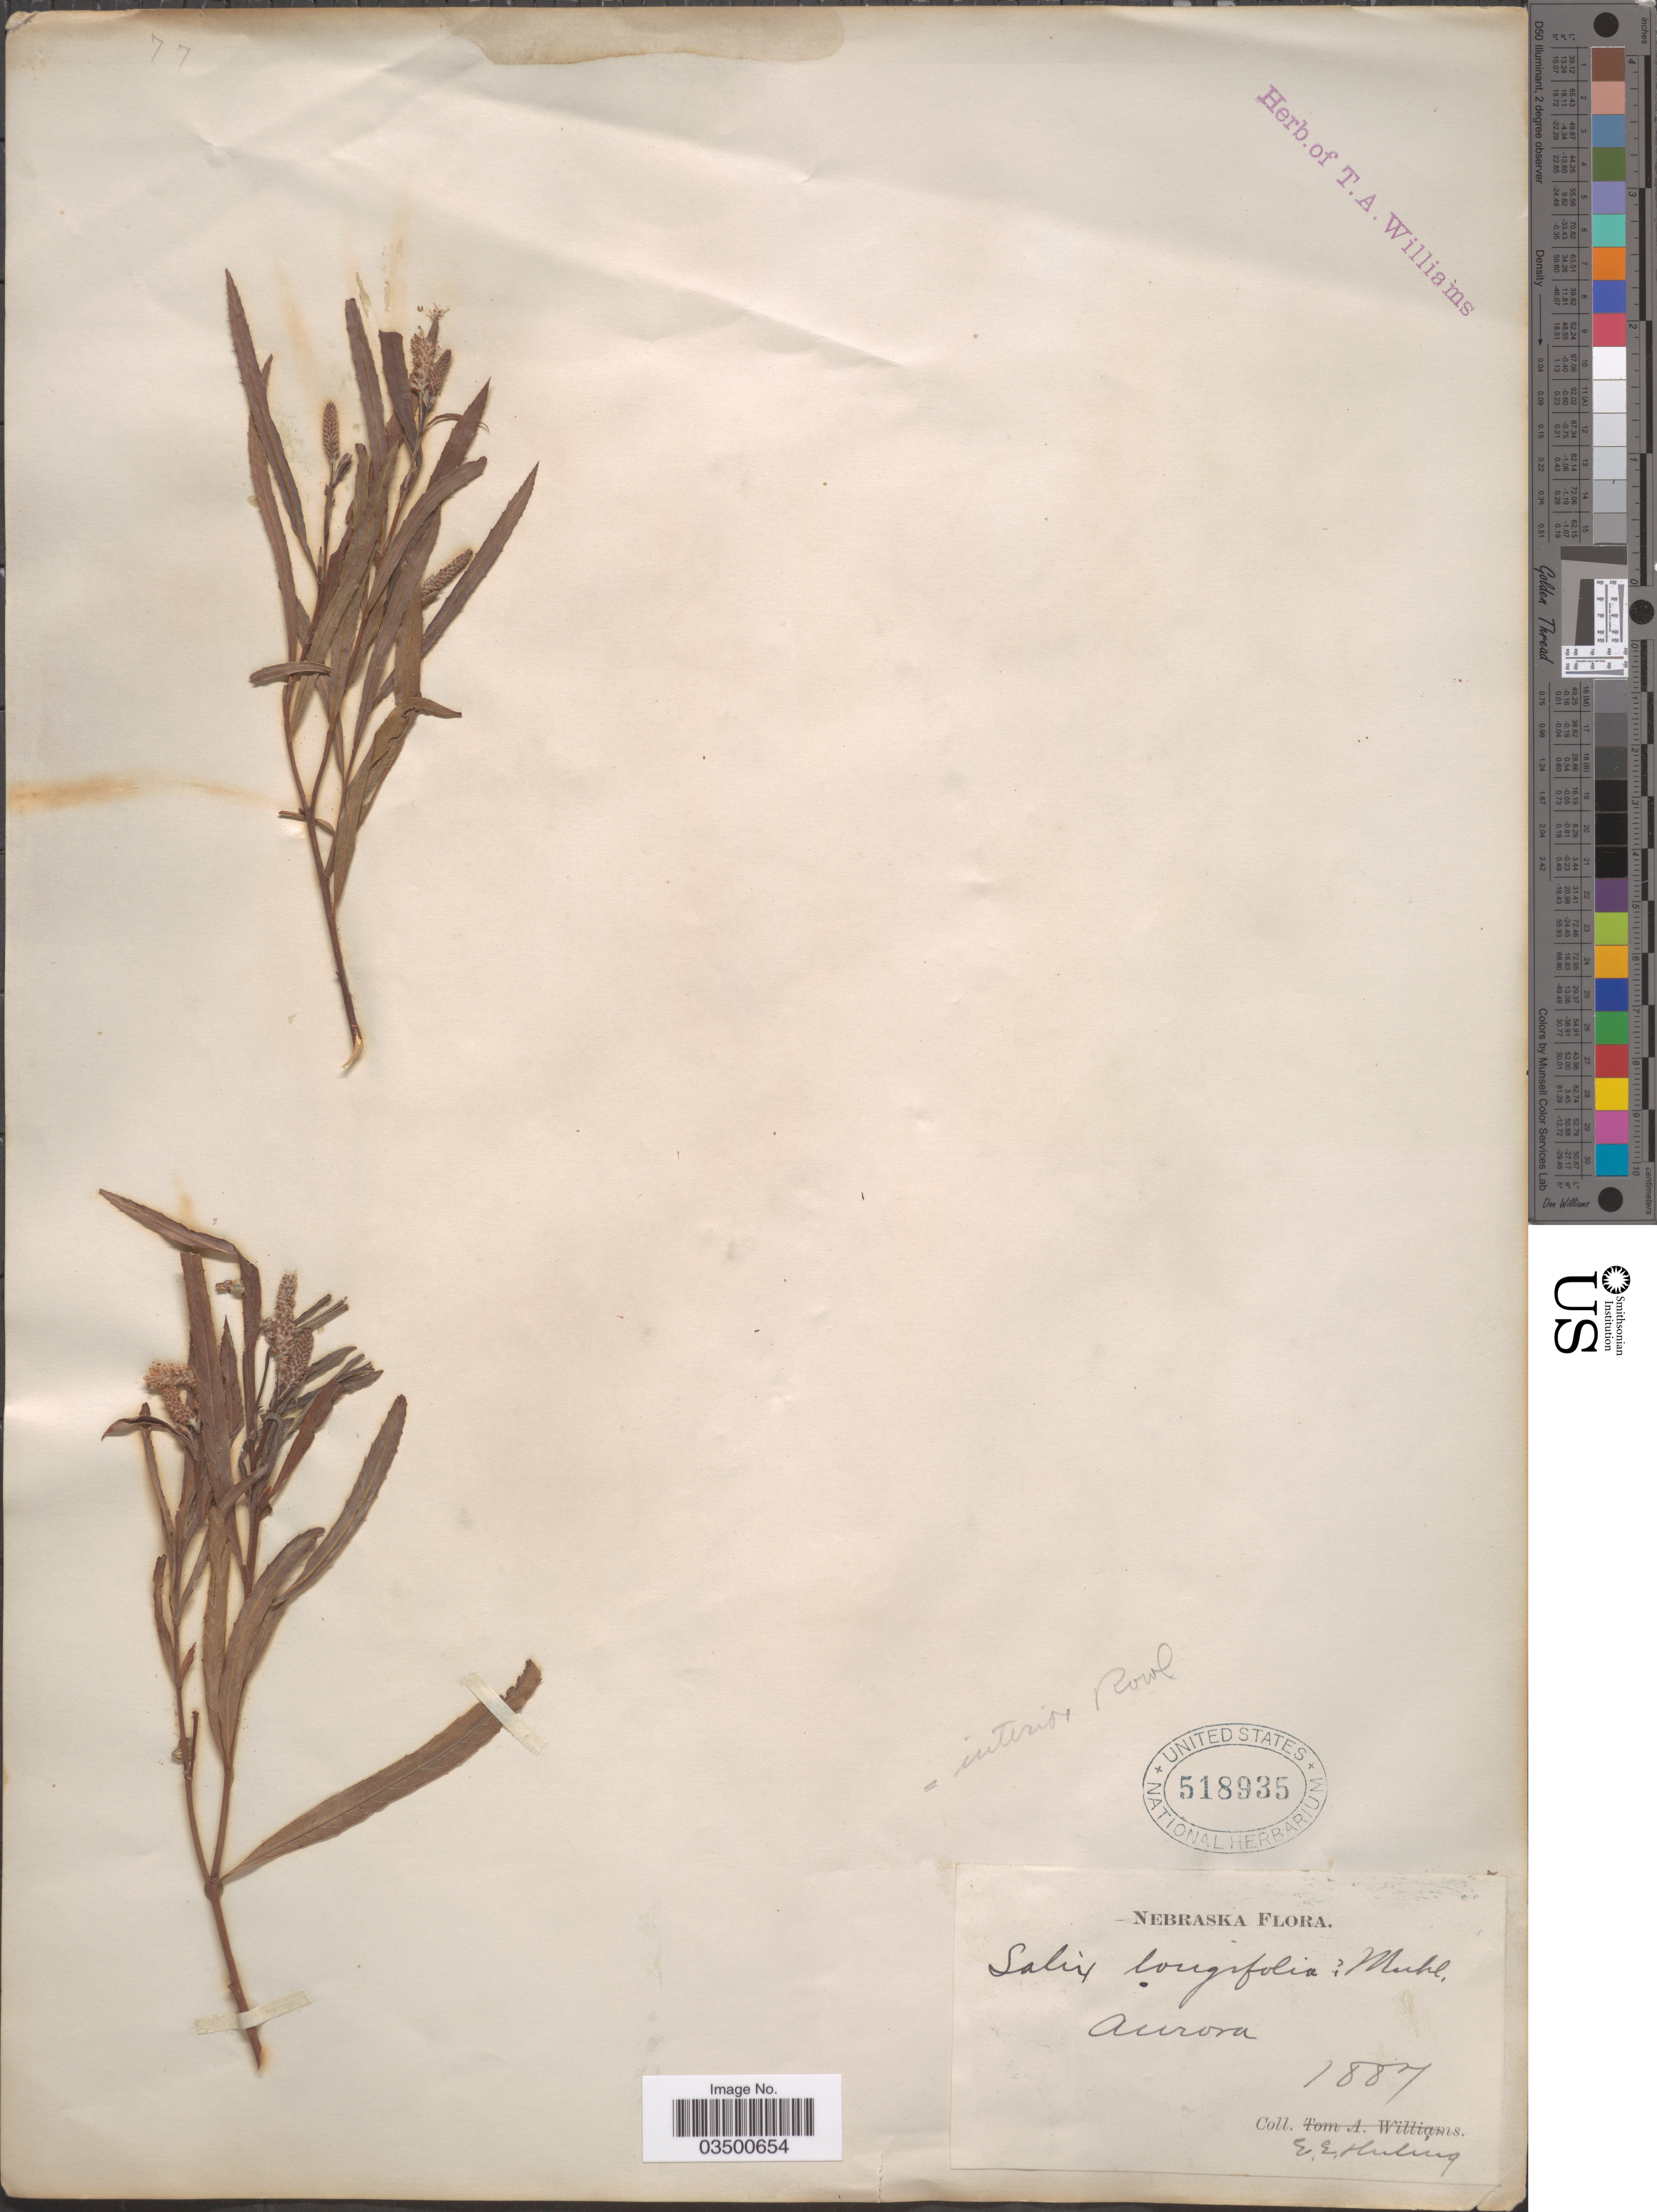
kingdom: Plantae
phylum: Tracheophyta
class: Magnoliopsida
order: Malpighiales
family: Salicaceae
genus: Salix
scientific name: Salix interior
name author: Rowlee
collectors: E. Huling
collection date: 1887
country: United States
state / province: Nebraska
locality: Aurora.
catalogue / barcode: US 518935